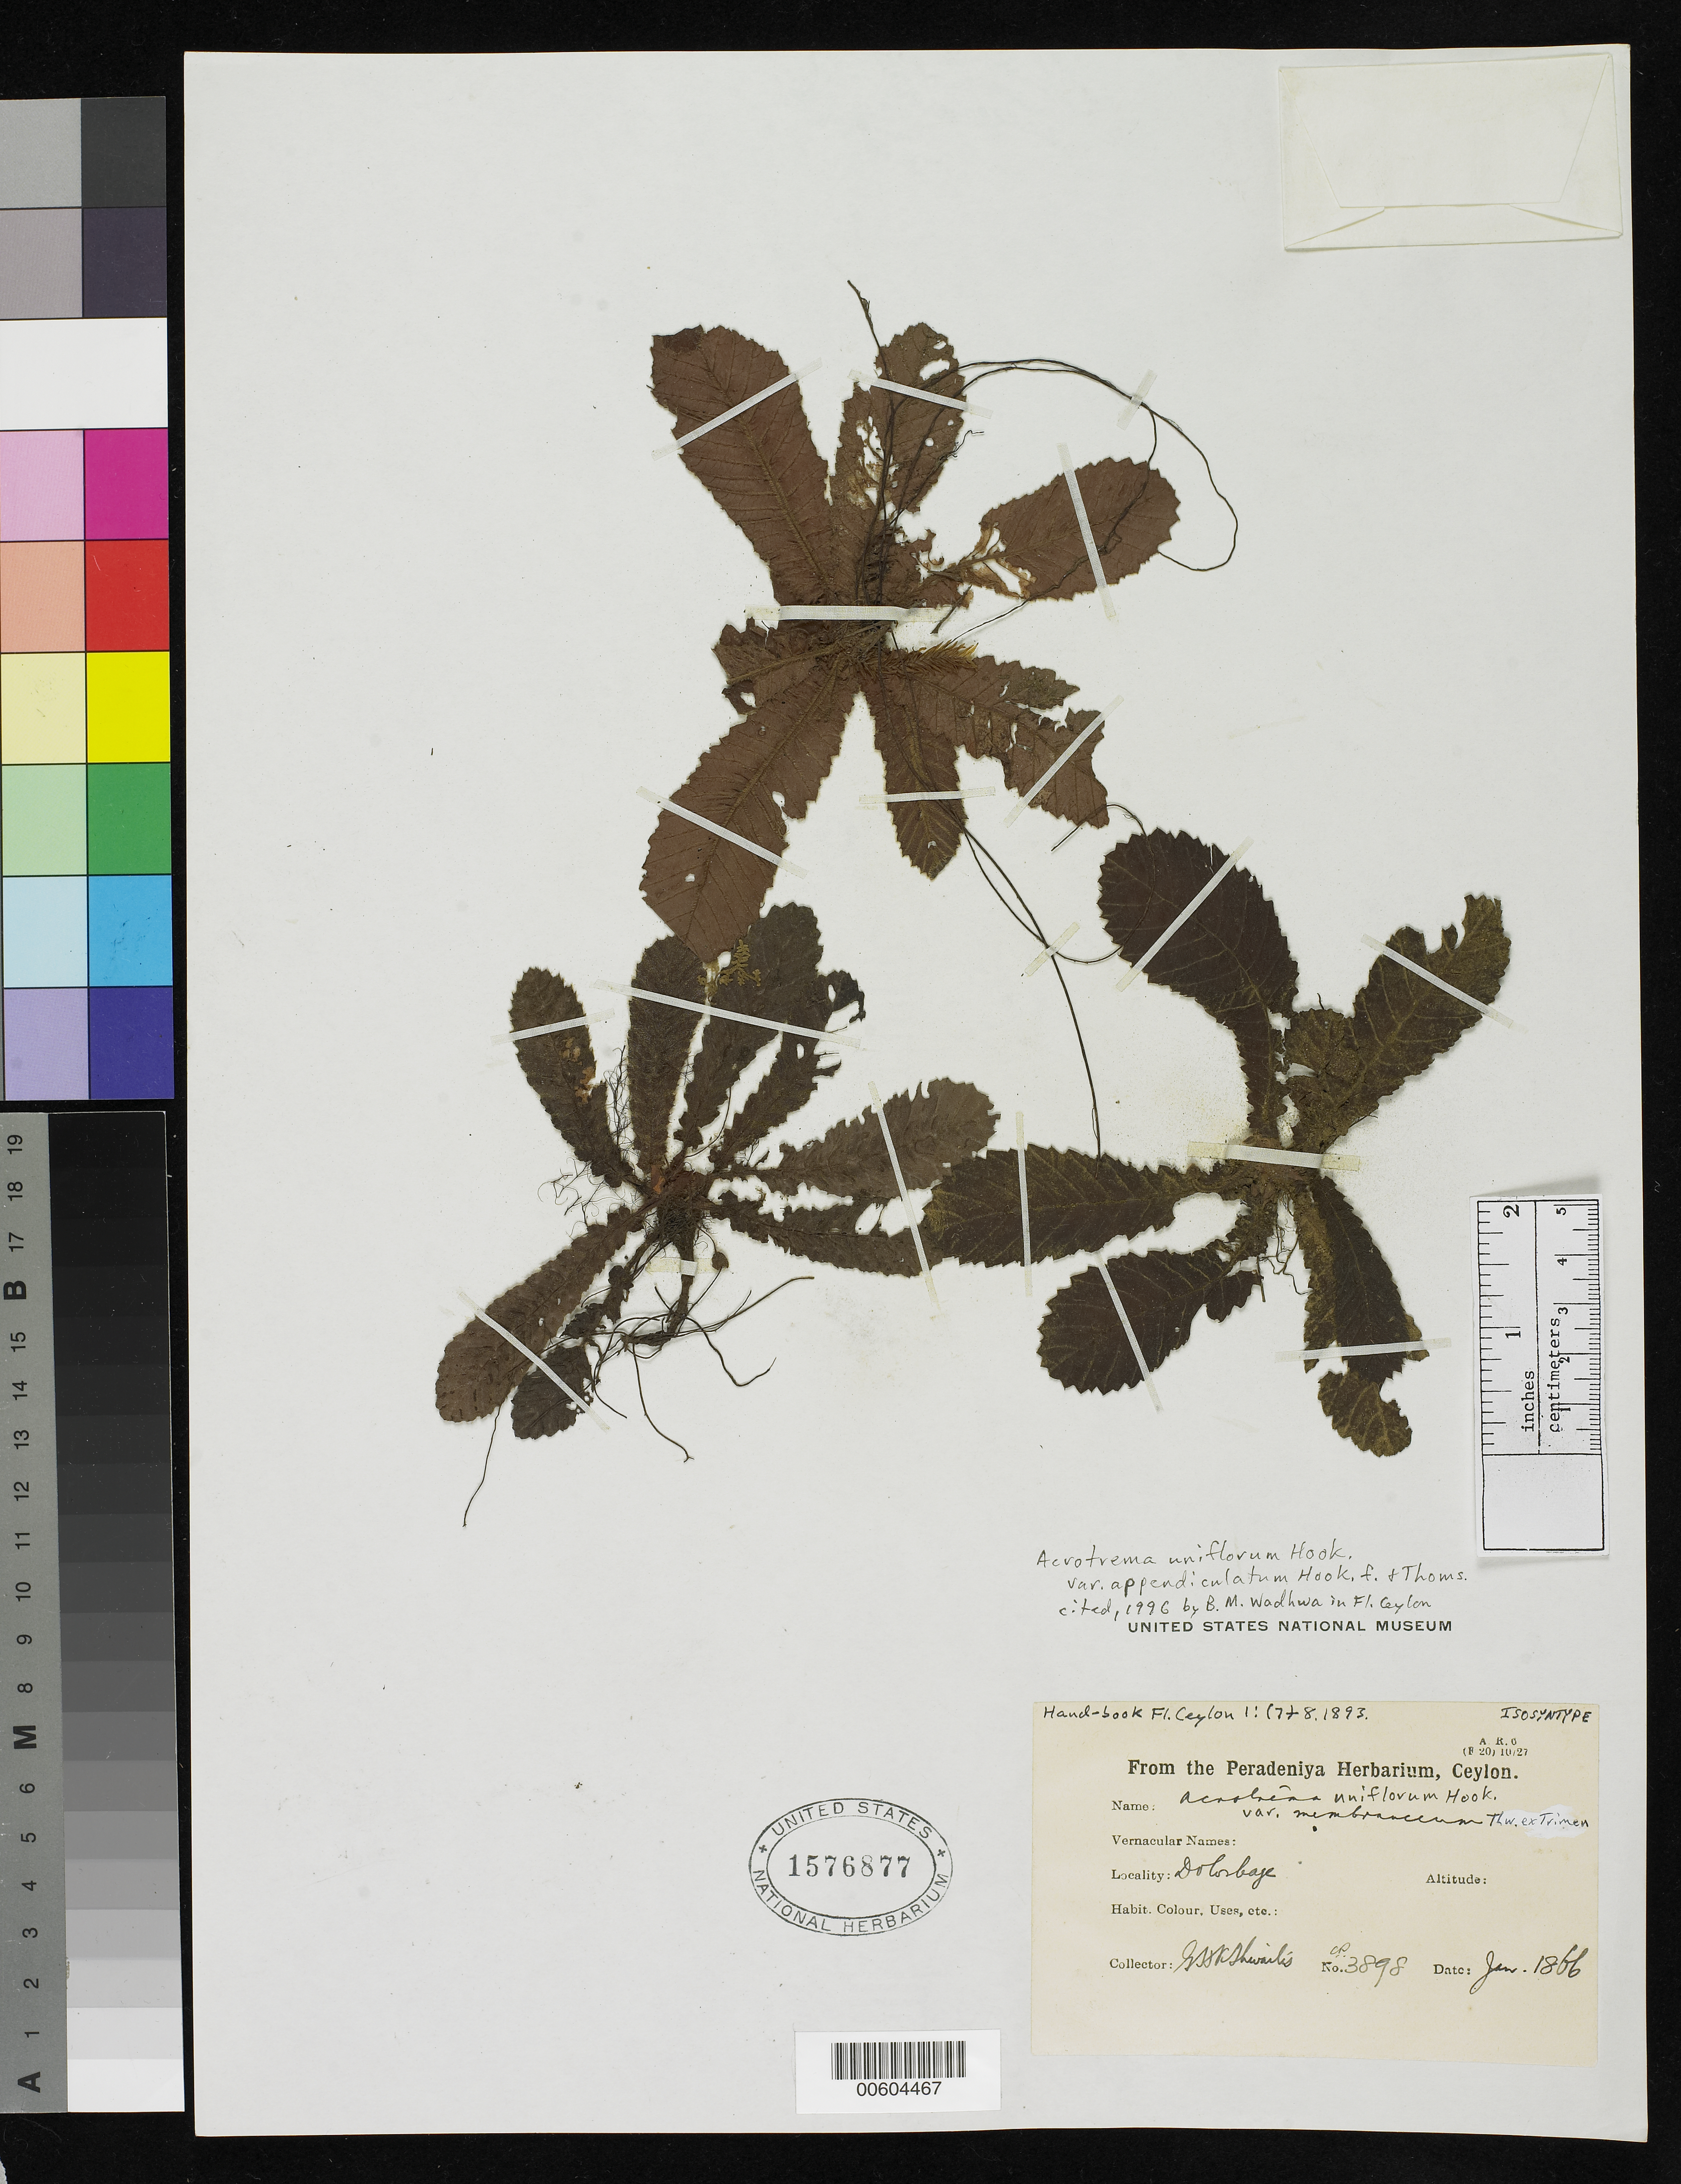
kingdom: Plantae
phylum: Tracheophyta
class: Magnoliopsida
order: Dilleniales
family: Dilleniaceae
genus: Acrotrema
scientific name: Acrotrema uniflorum var. membranaceum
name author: Thwaites ex Trimen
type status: Isosyntype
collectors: G. H. K. Thwaites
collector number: C.P. 3898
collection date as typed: Jun 1866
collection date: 1866-06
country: Sri Lanka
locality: Dolorbage.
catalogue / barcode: US 1576877